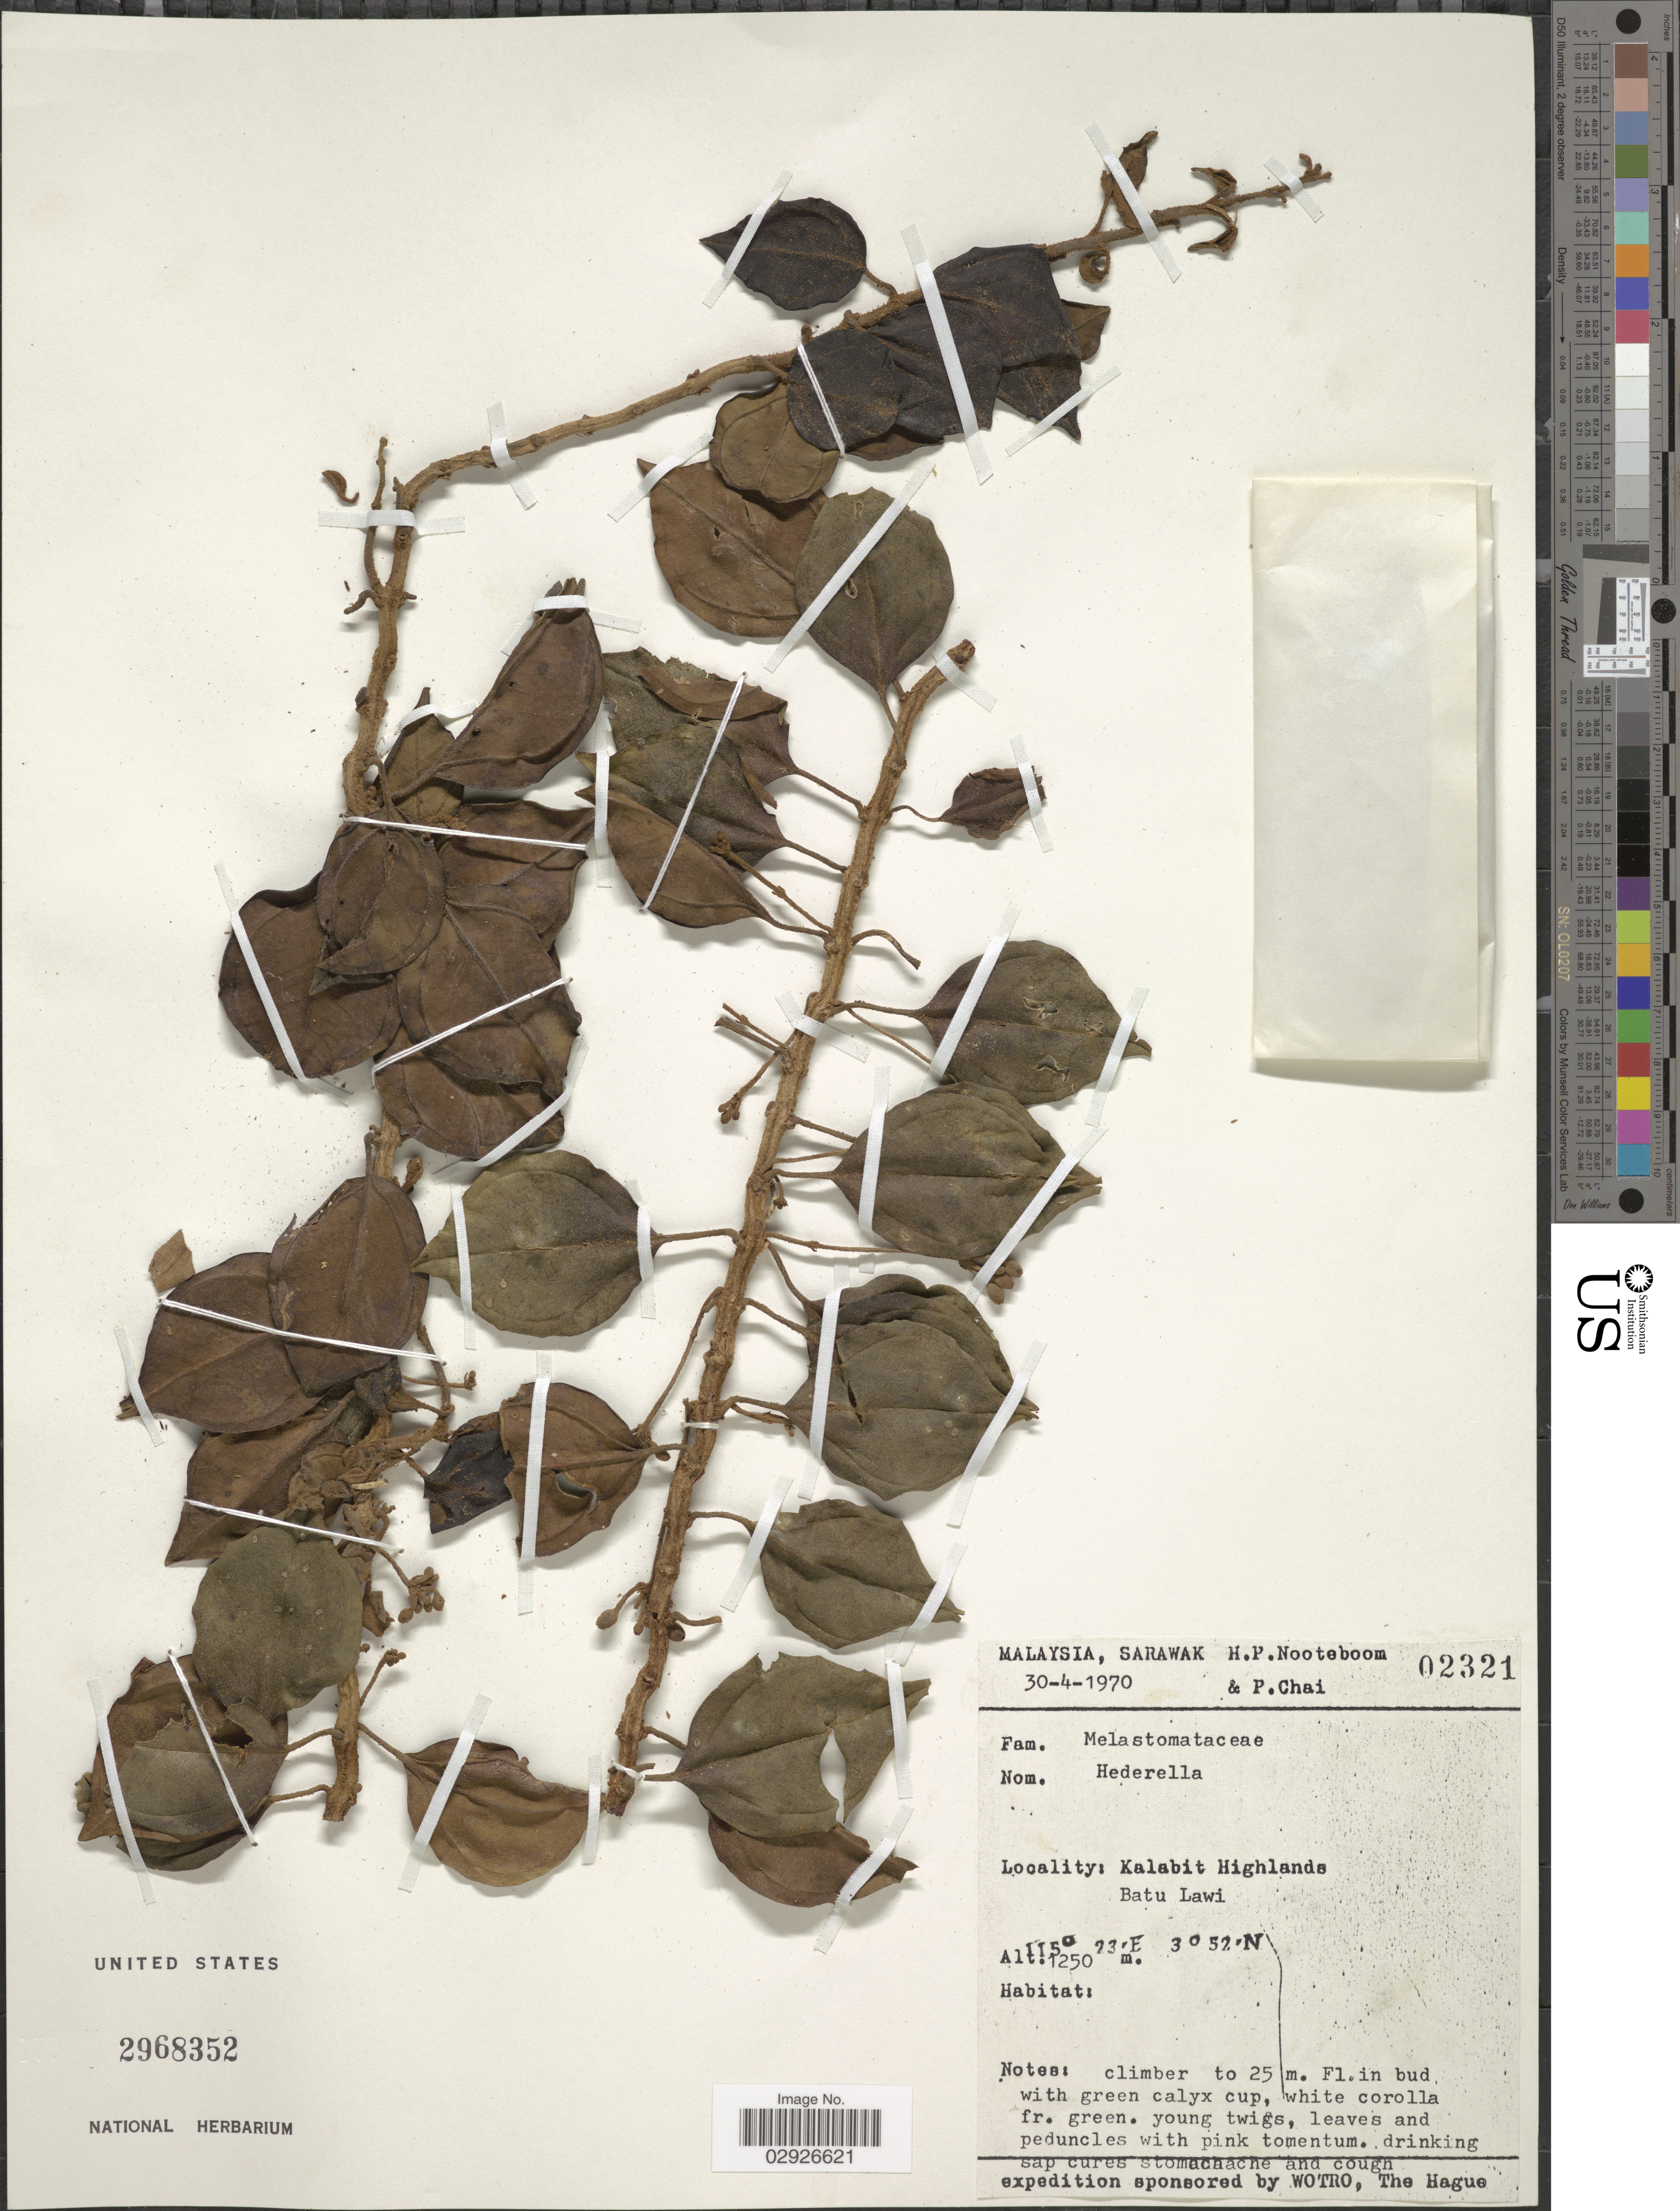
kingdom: Plantae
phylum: Tracheophyta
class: Magnoliopsida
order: Myrtales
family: Melastomataceae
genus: Catanthera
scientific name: Catanthera sp.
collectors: H. P. Nooteboom & P. Chai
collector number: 02321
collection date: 1970-04-30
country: Malaysia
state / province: Sarawak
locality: Kalabit Highlands. Batu Lawi.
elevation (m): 1250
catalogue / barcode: US 2968352